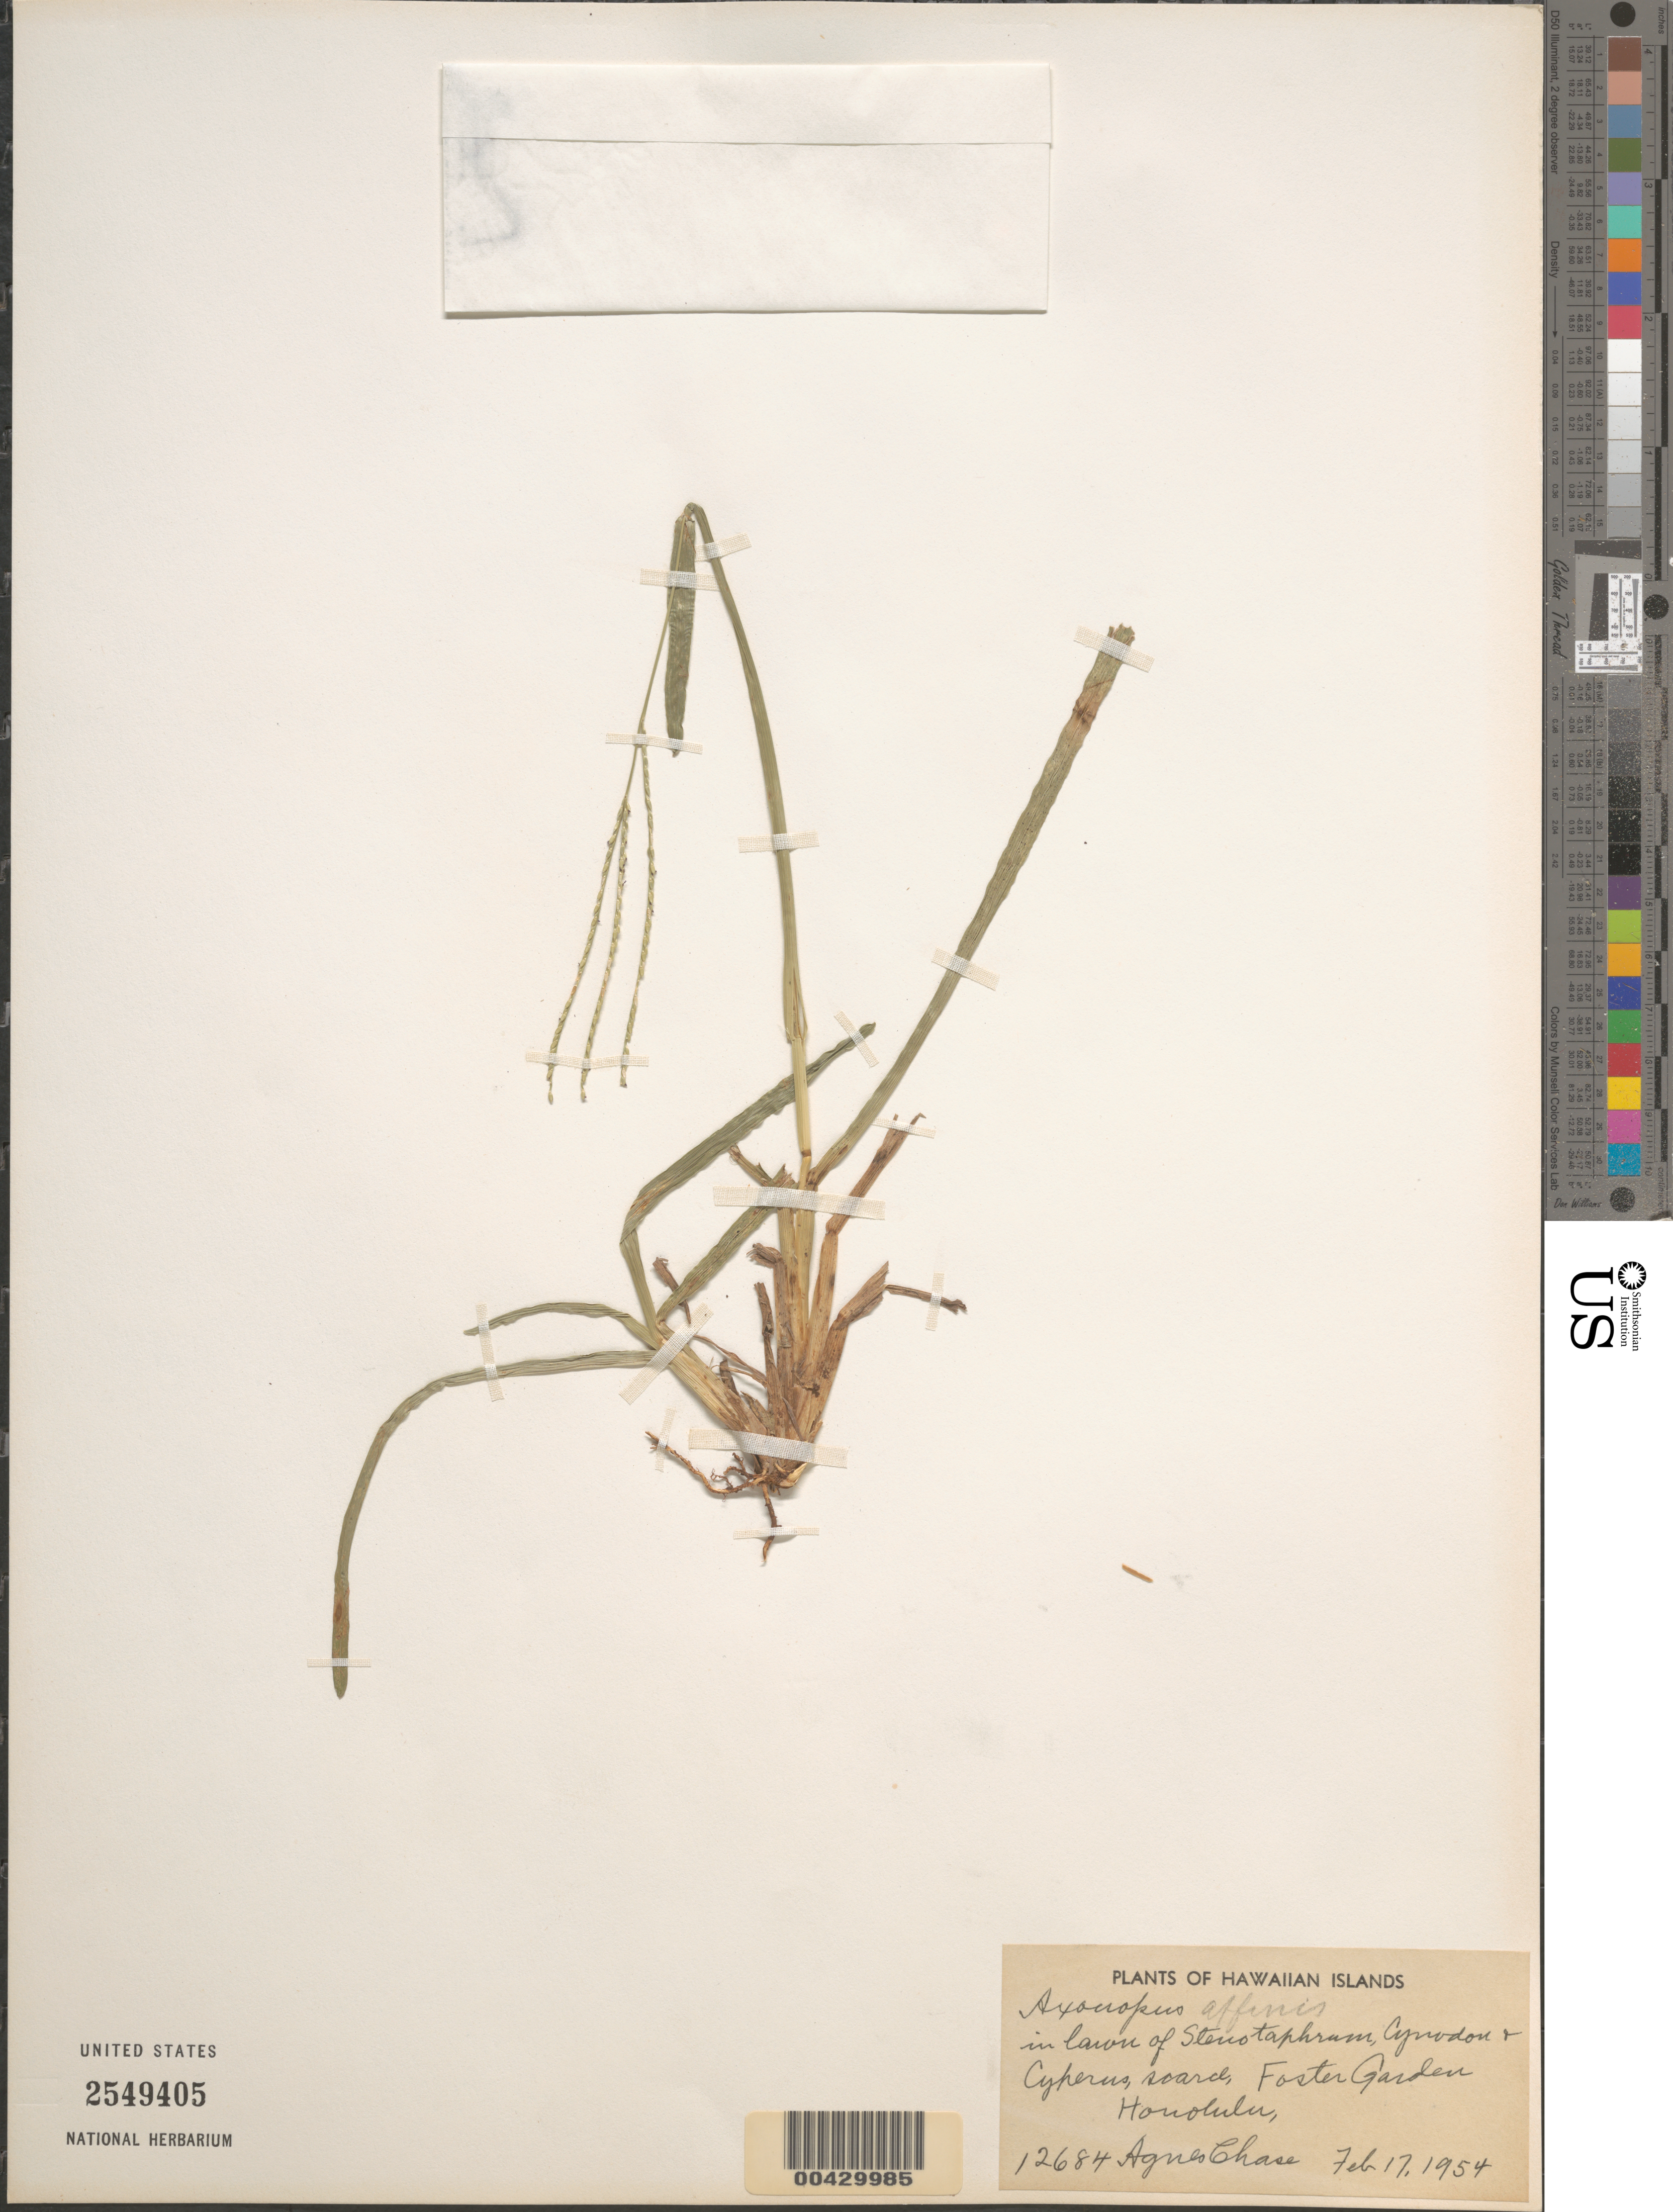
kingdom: Plantae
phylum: Tracheophyta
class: Liliopsida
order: Poales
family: Poaceae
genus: Axonopus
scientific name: Axonopus fissifolius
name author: (Raddi) Kuhlm.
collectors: A. Chase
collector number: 12684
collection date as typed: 17 Feb 1954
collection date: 1954-02-17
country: United States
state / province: Hawaii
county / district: Honolulu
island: Oahu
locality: Foster Garden, Honolulu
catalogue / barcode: US 2549405